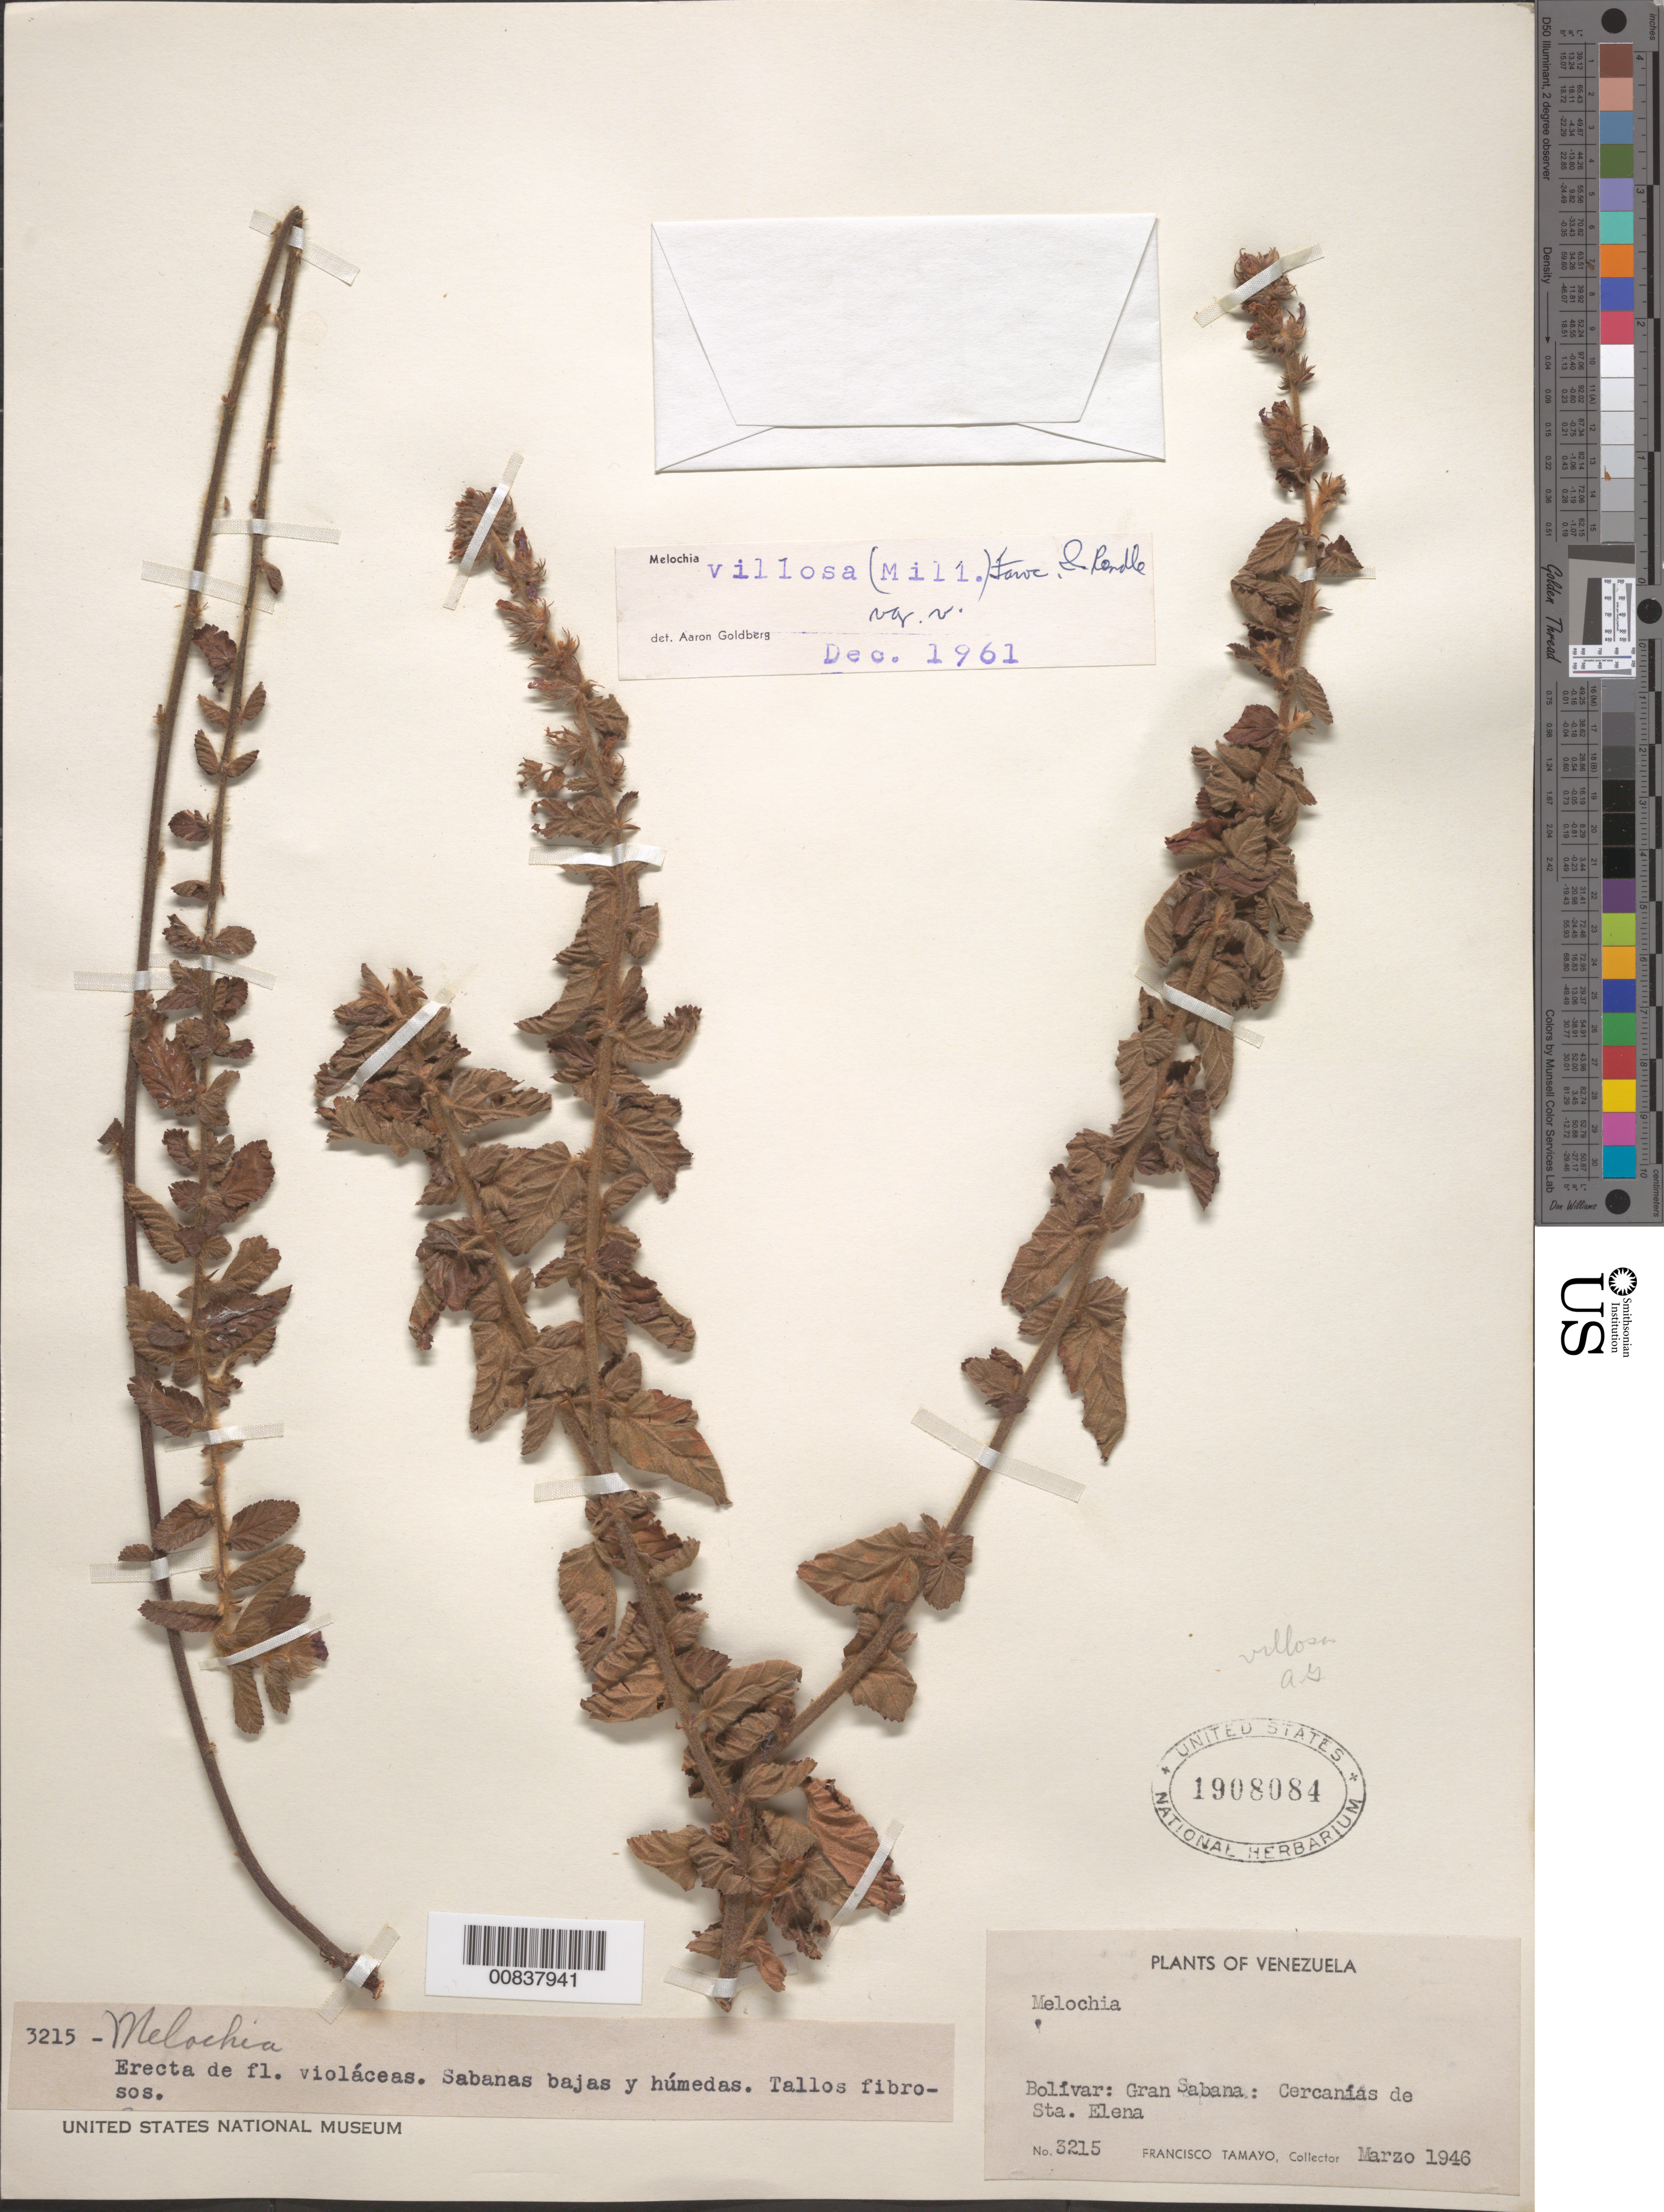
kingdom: Plantae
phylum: Tracheophyta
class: Magnoliopsida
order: Malvales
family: Malvaceae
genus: Melochia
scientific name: Melochia spicata var. spicata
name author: (L.) Fryxell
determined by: Dorr, L. J., (BOT), Smithsonian Institution - National Museum of Natural History (UNITED STATES)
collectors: F. Tamayo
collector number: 3215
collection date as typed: Mar-46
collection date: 1946-03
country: Venezuela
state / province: Bolívar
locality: Gran Sabana, Sta. Elena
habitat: Sabanas bajas y húmedas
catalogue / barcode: US 1908084